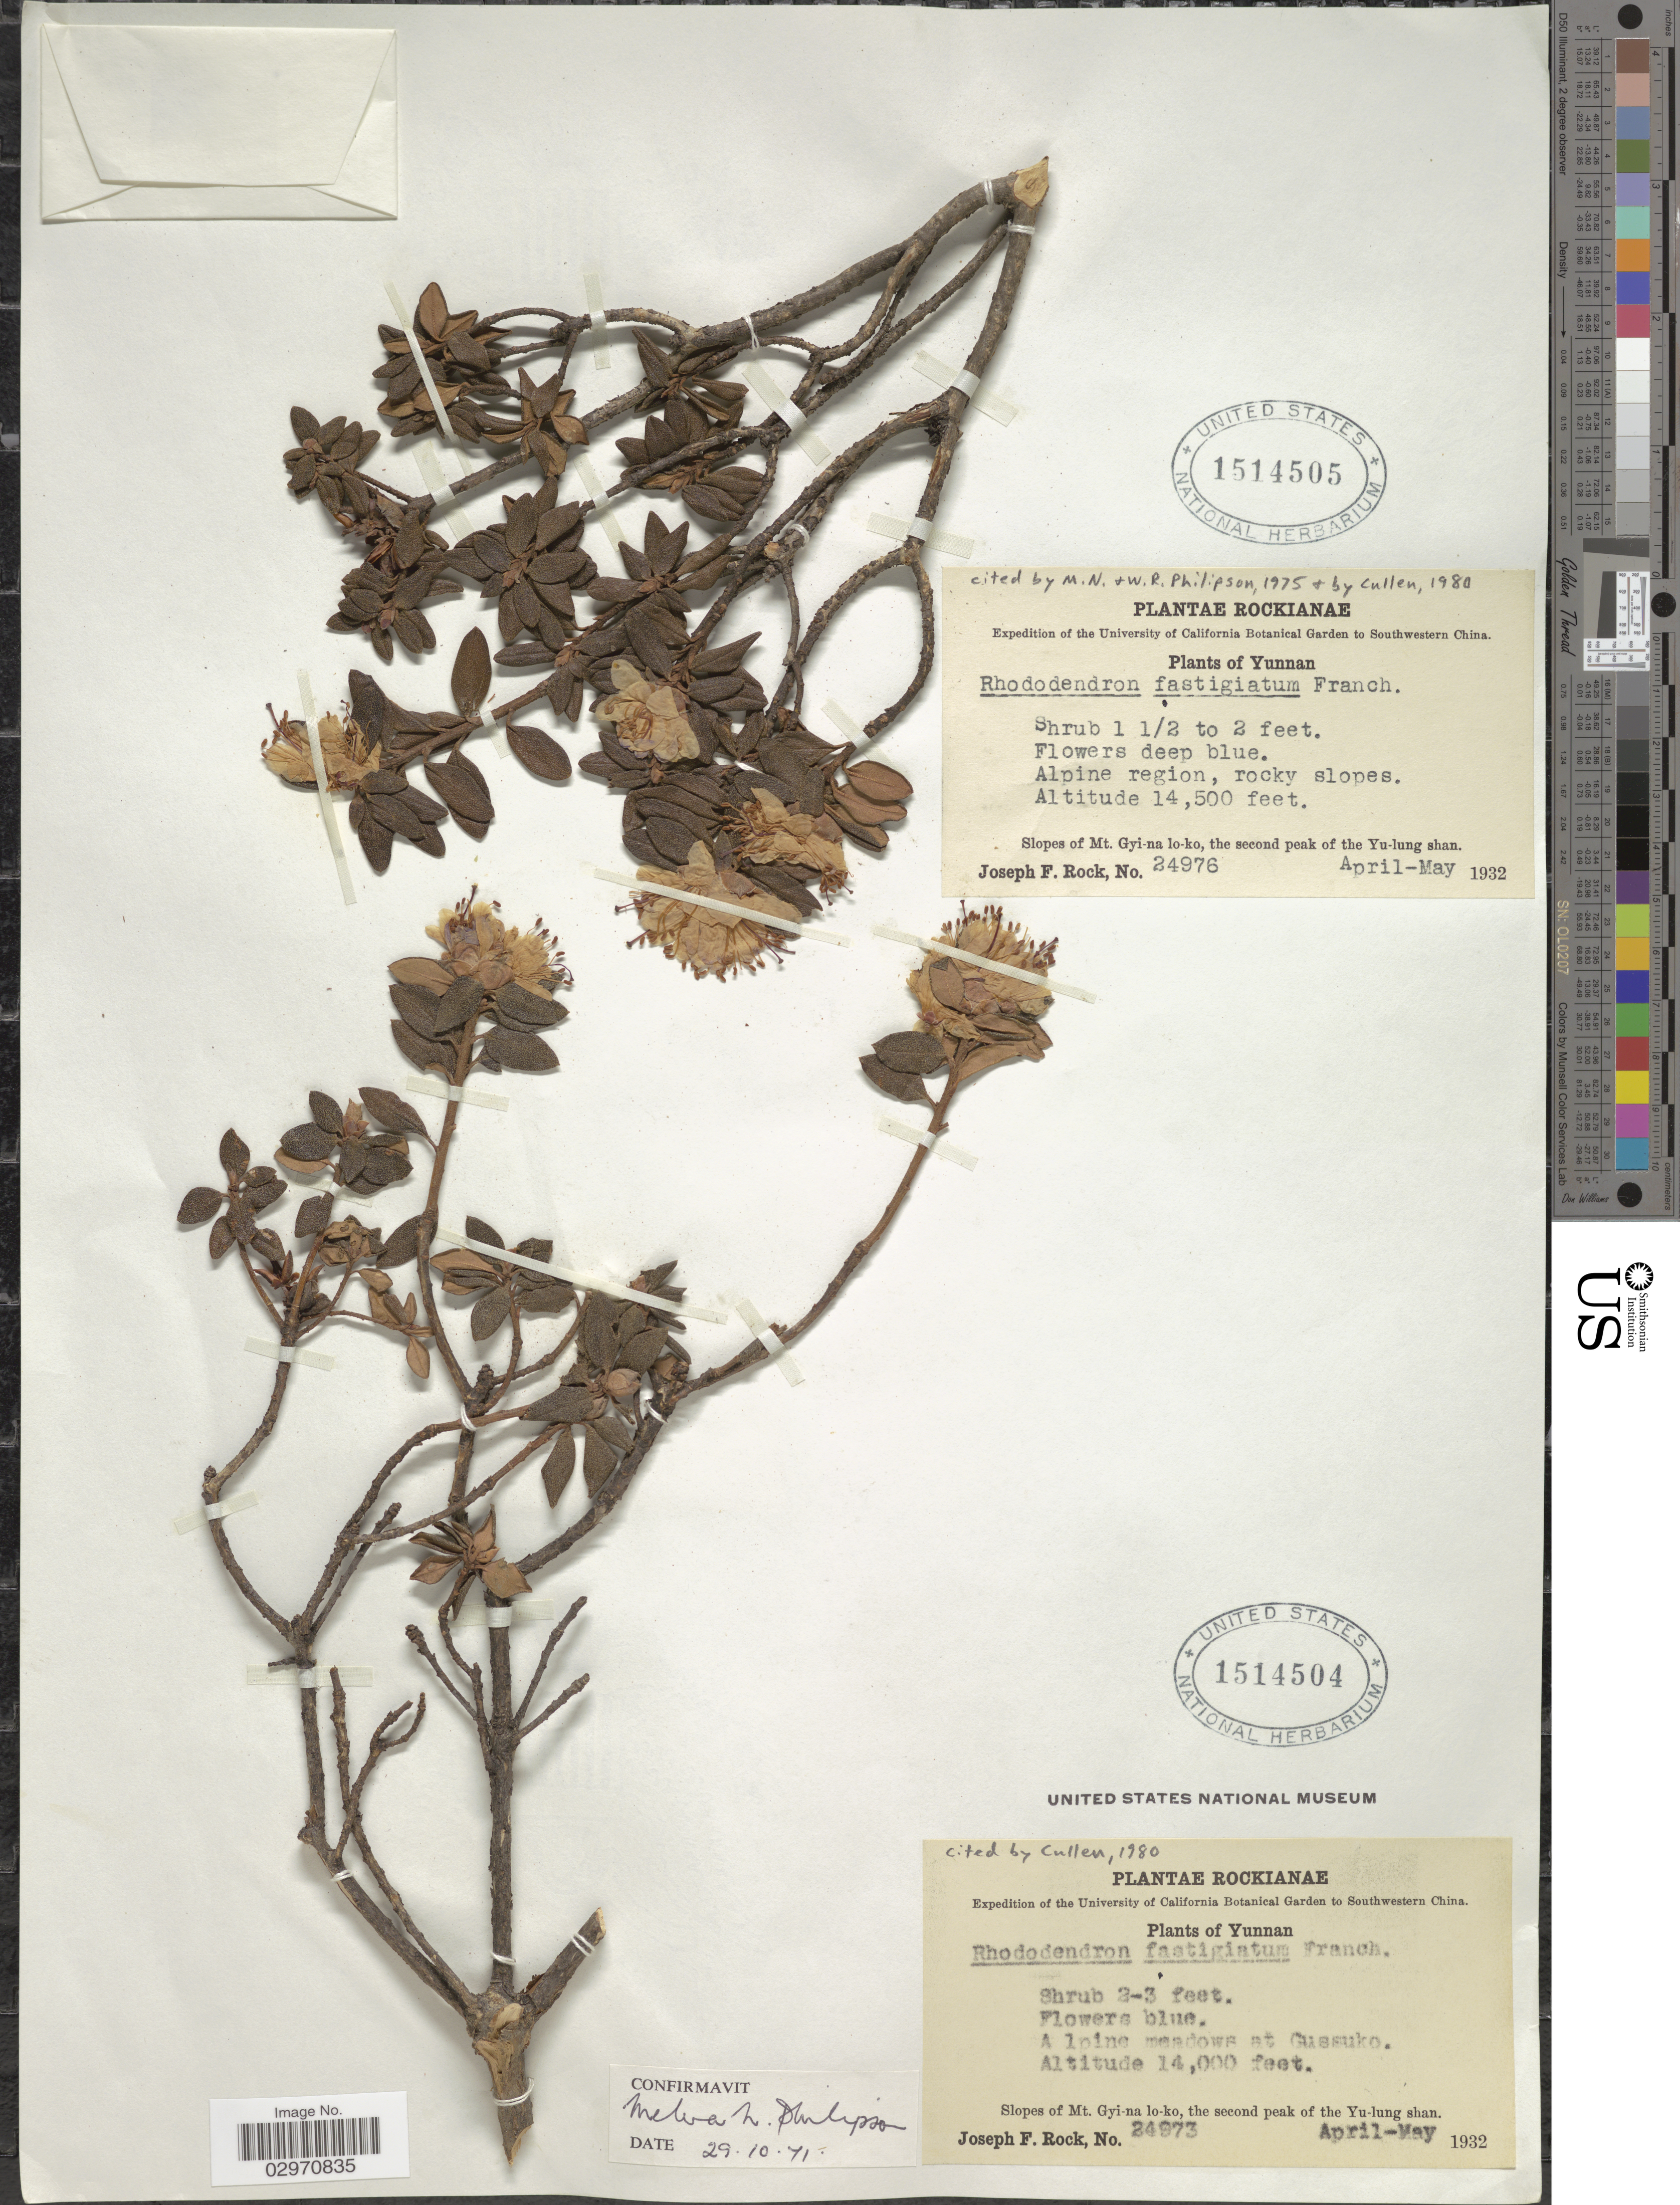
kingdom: Plantae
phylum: Tracheophyta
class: Magnoliopsida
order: Ericales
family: Ericaceae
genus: Rhododendron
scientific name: Rhododendron fastigiatum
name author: Franch.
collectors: J. F. Rock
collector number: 24973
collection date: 1932-04/1932-05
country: China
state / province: Yunnan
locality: Southwestern China. Alpine meadows at Gussuko. Slopes of Mt. Gyi-na lo-ko, the second peak of the Yu-lung shan.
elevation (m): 4267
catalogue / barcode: US 1514504